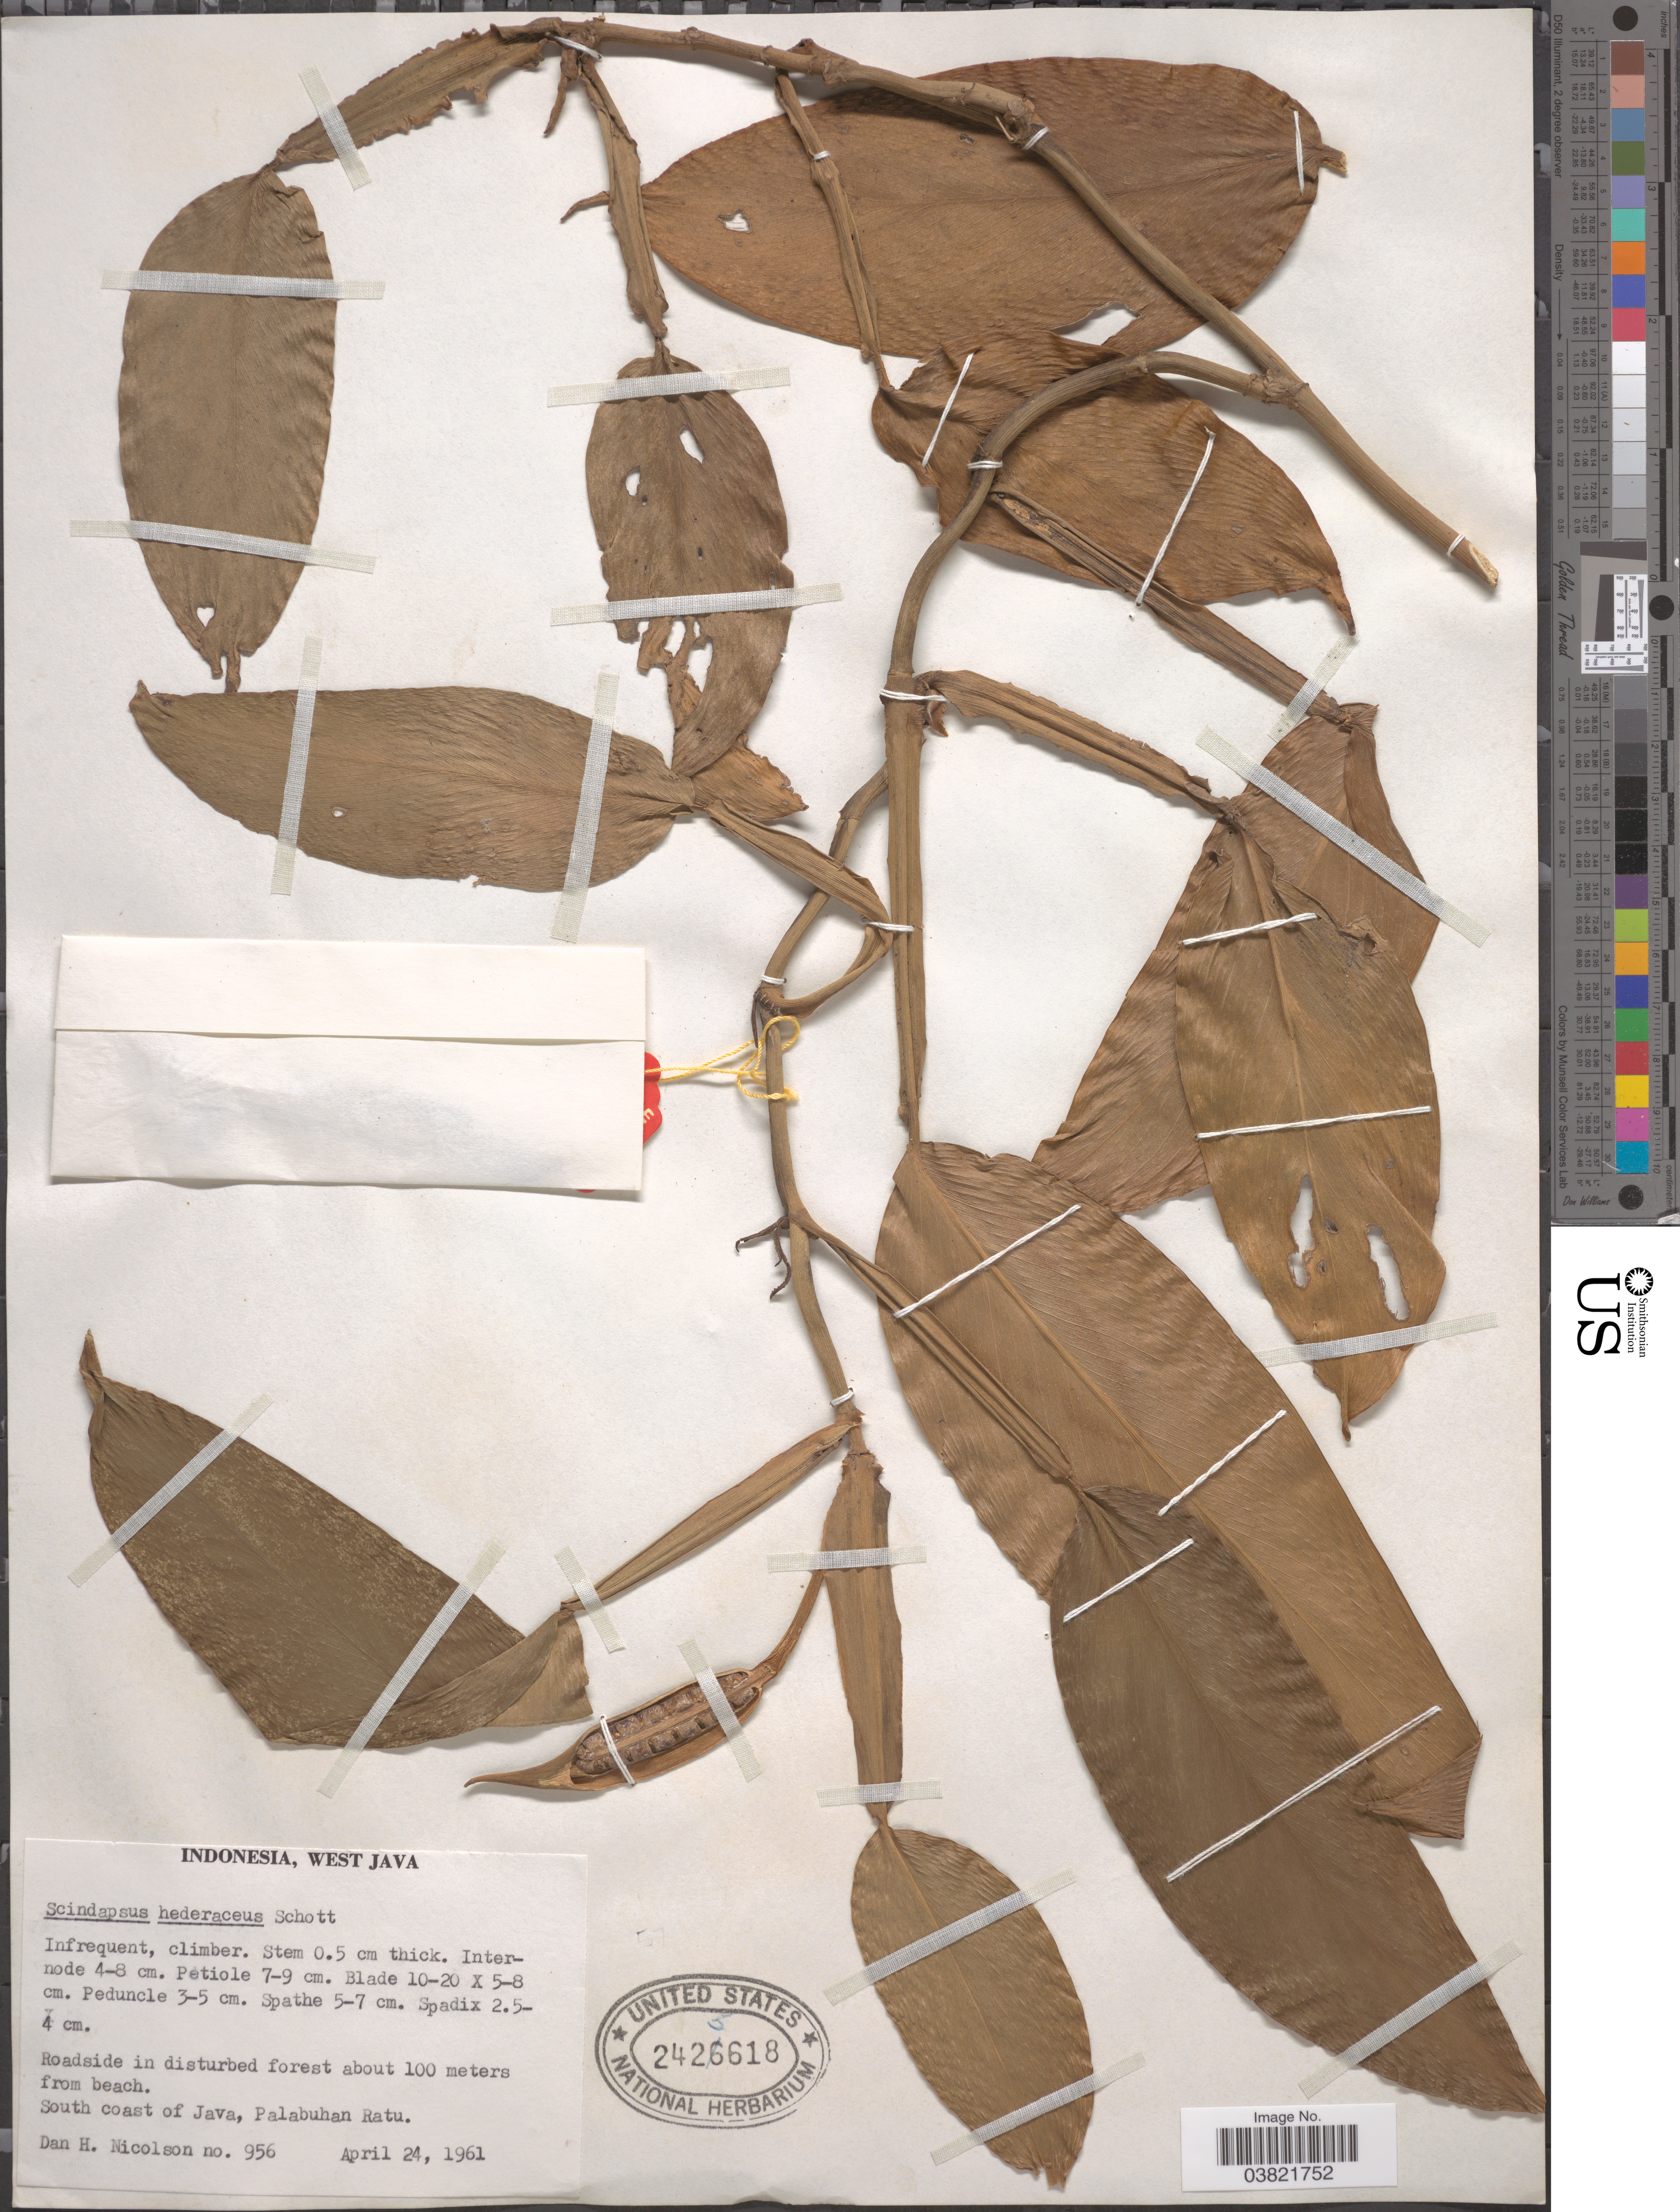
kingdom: Plantae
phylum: Tracheophyta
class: Liliopsida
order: Alismatales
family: Araceae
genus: Scindapsus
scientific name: Scindapsus hederaceus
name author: Miq.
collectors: D. H. Nicolson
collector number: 956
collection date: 1961-04-24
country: Indonesia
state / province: Java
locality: West Java. South coast of Java, Palabuhan Ratu.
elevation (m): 100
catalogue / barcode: US 2425618